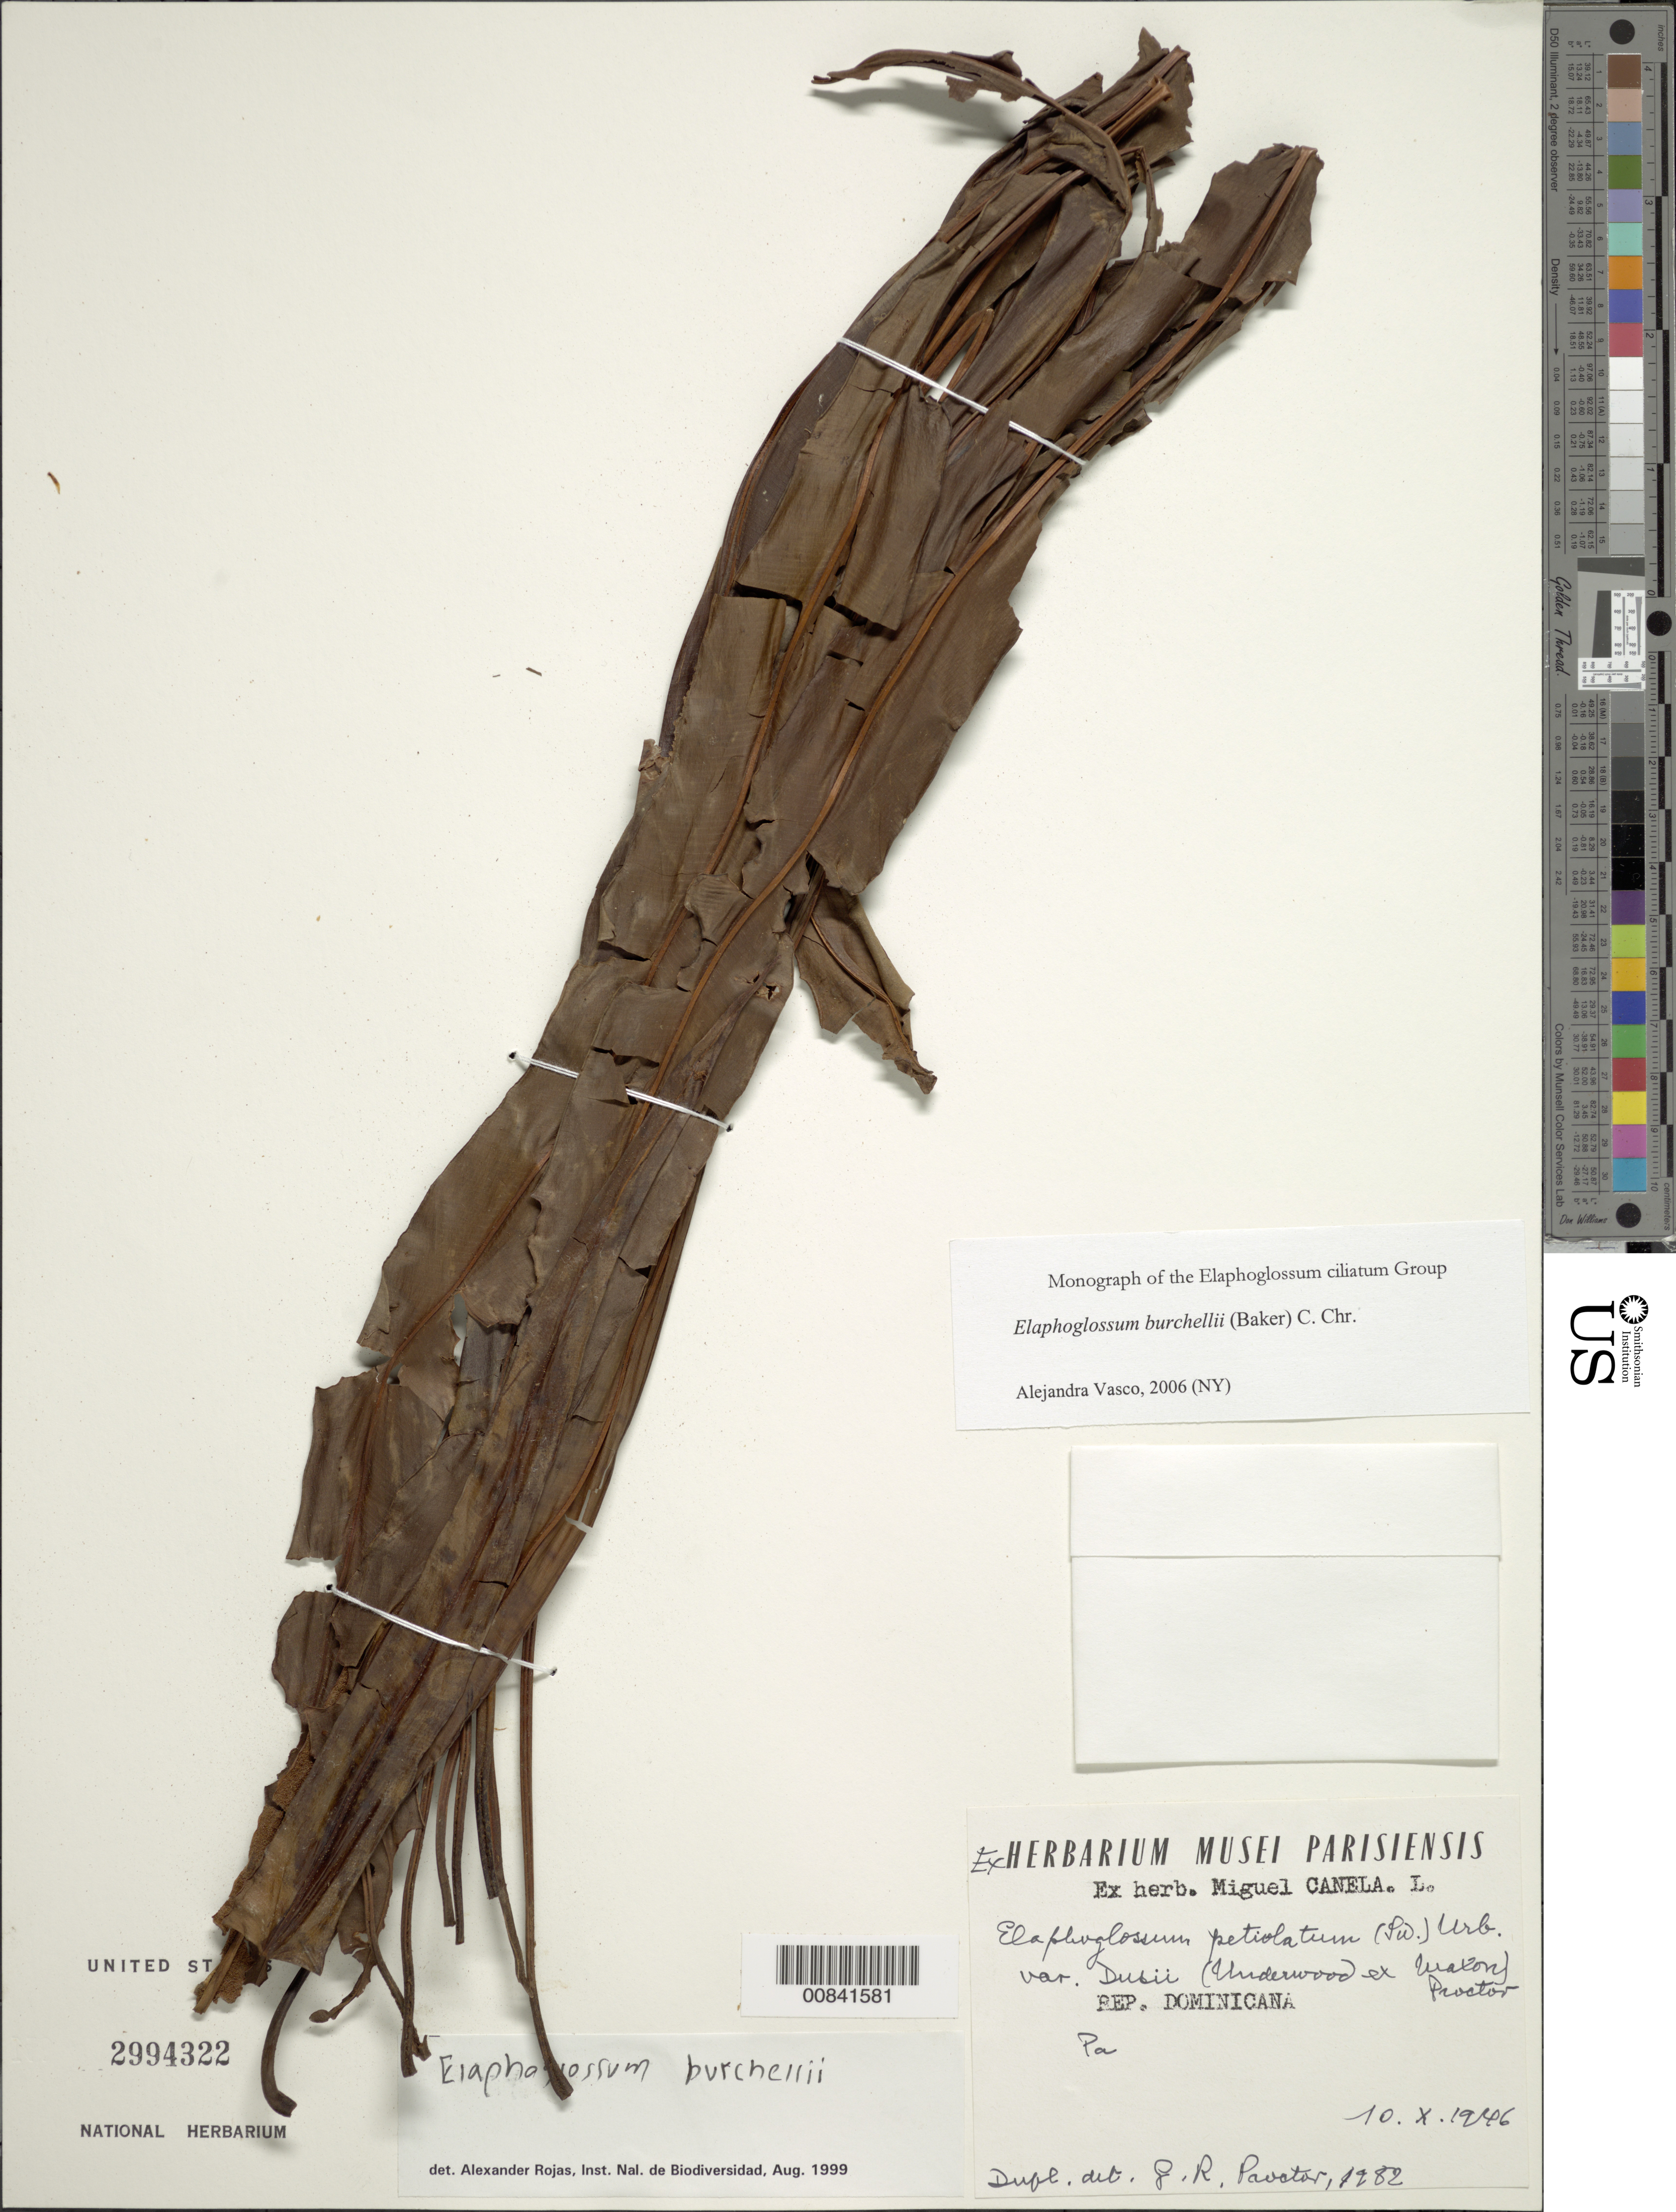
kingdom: Plantae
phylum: Tracheophyta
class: Polypodiopsida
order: Polypodiales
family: Dryopteridaceae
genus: Elaphoglossum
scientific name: Elaphoglossum burchellii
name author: (Baker) C. Chr.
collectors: M. Canela Lazaro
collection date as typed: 10 Oct 1946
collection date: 1946-10-10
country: Dominican Republic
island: Hispaniola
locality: Pa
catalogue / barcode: US 2994322